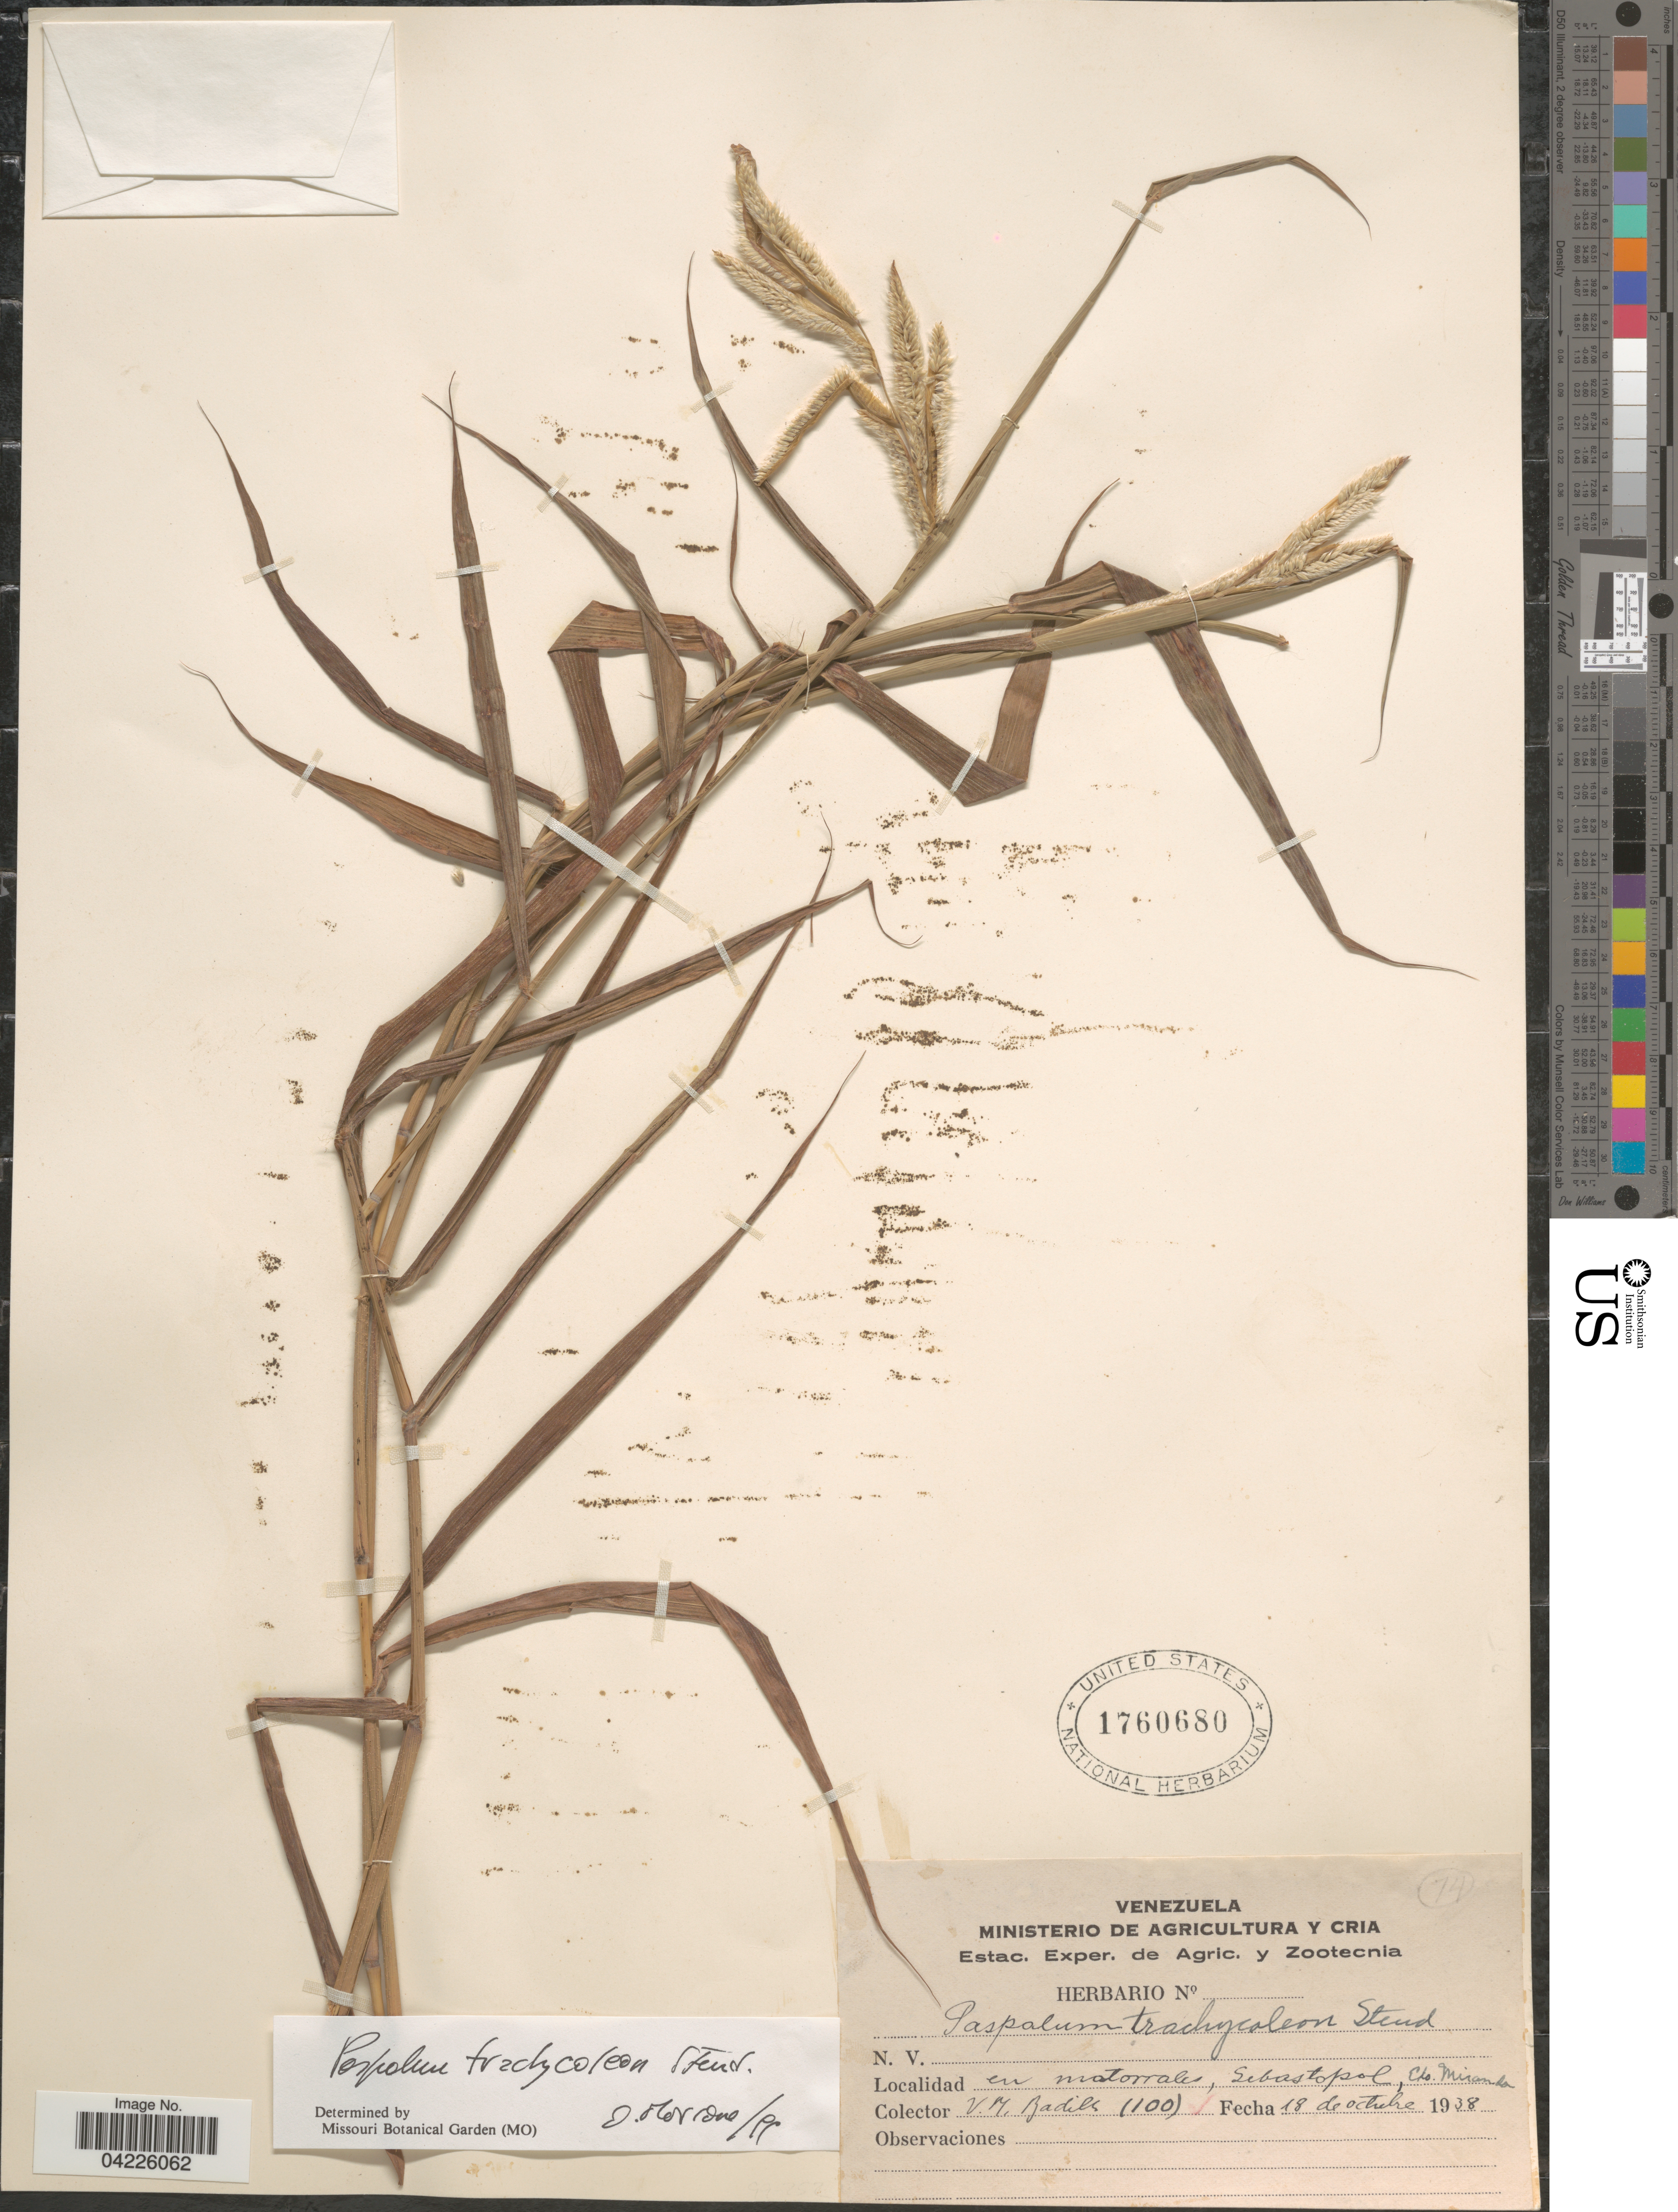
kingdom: Plantae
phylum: Tracheophyta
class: Liliopsida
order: Poales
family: Poaceae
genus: Paspalum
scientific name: Paspalum trachycoleon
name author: Steud.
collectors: V. Badillo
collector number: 100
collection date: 1938-10-18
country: Venezuela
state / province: Miranda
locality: En matorrales, Sebastopol, Edo. Miranda.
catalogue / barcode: US 1760680